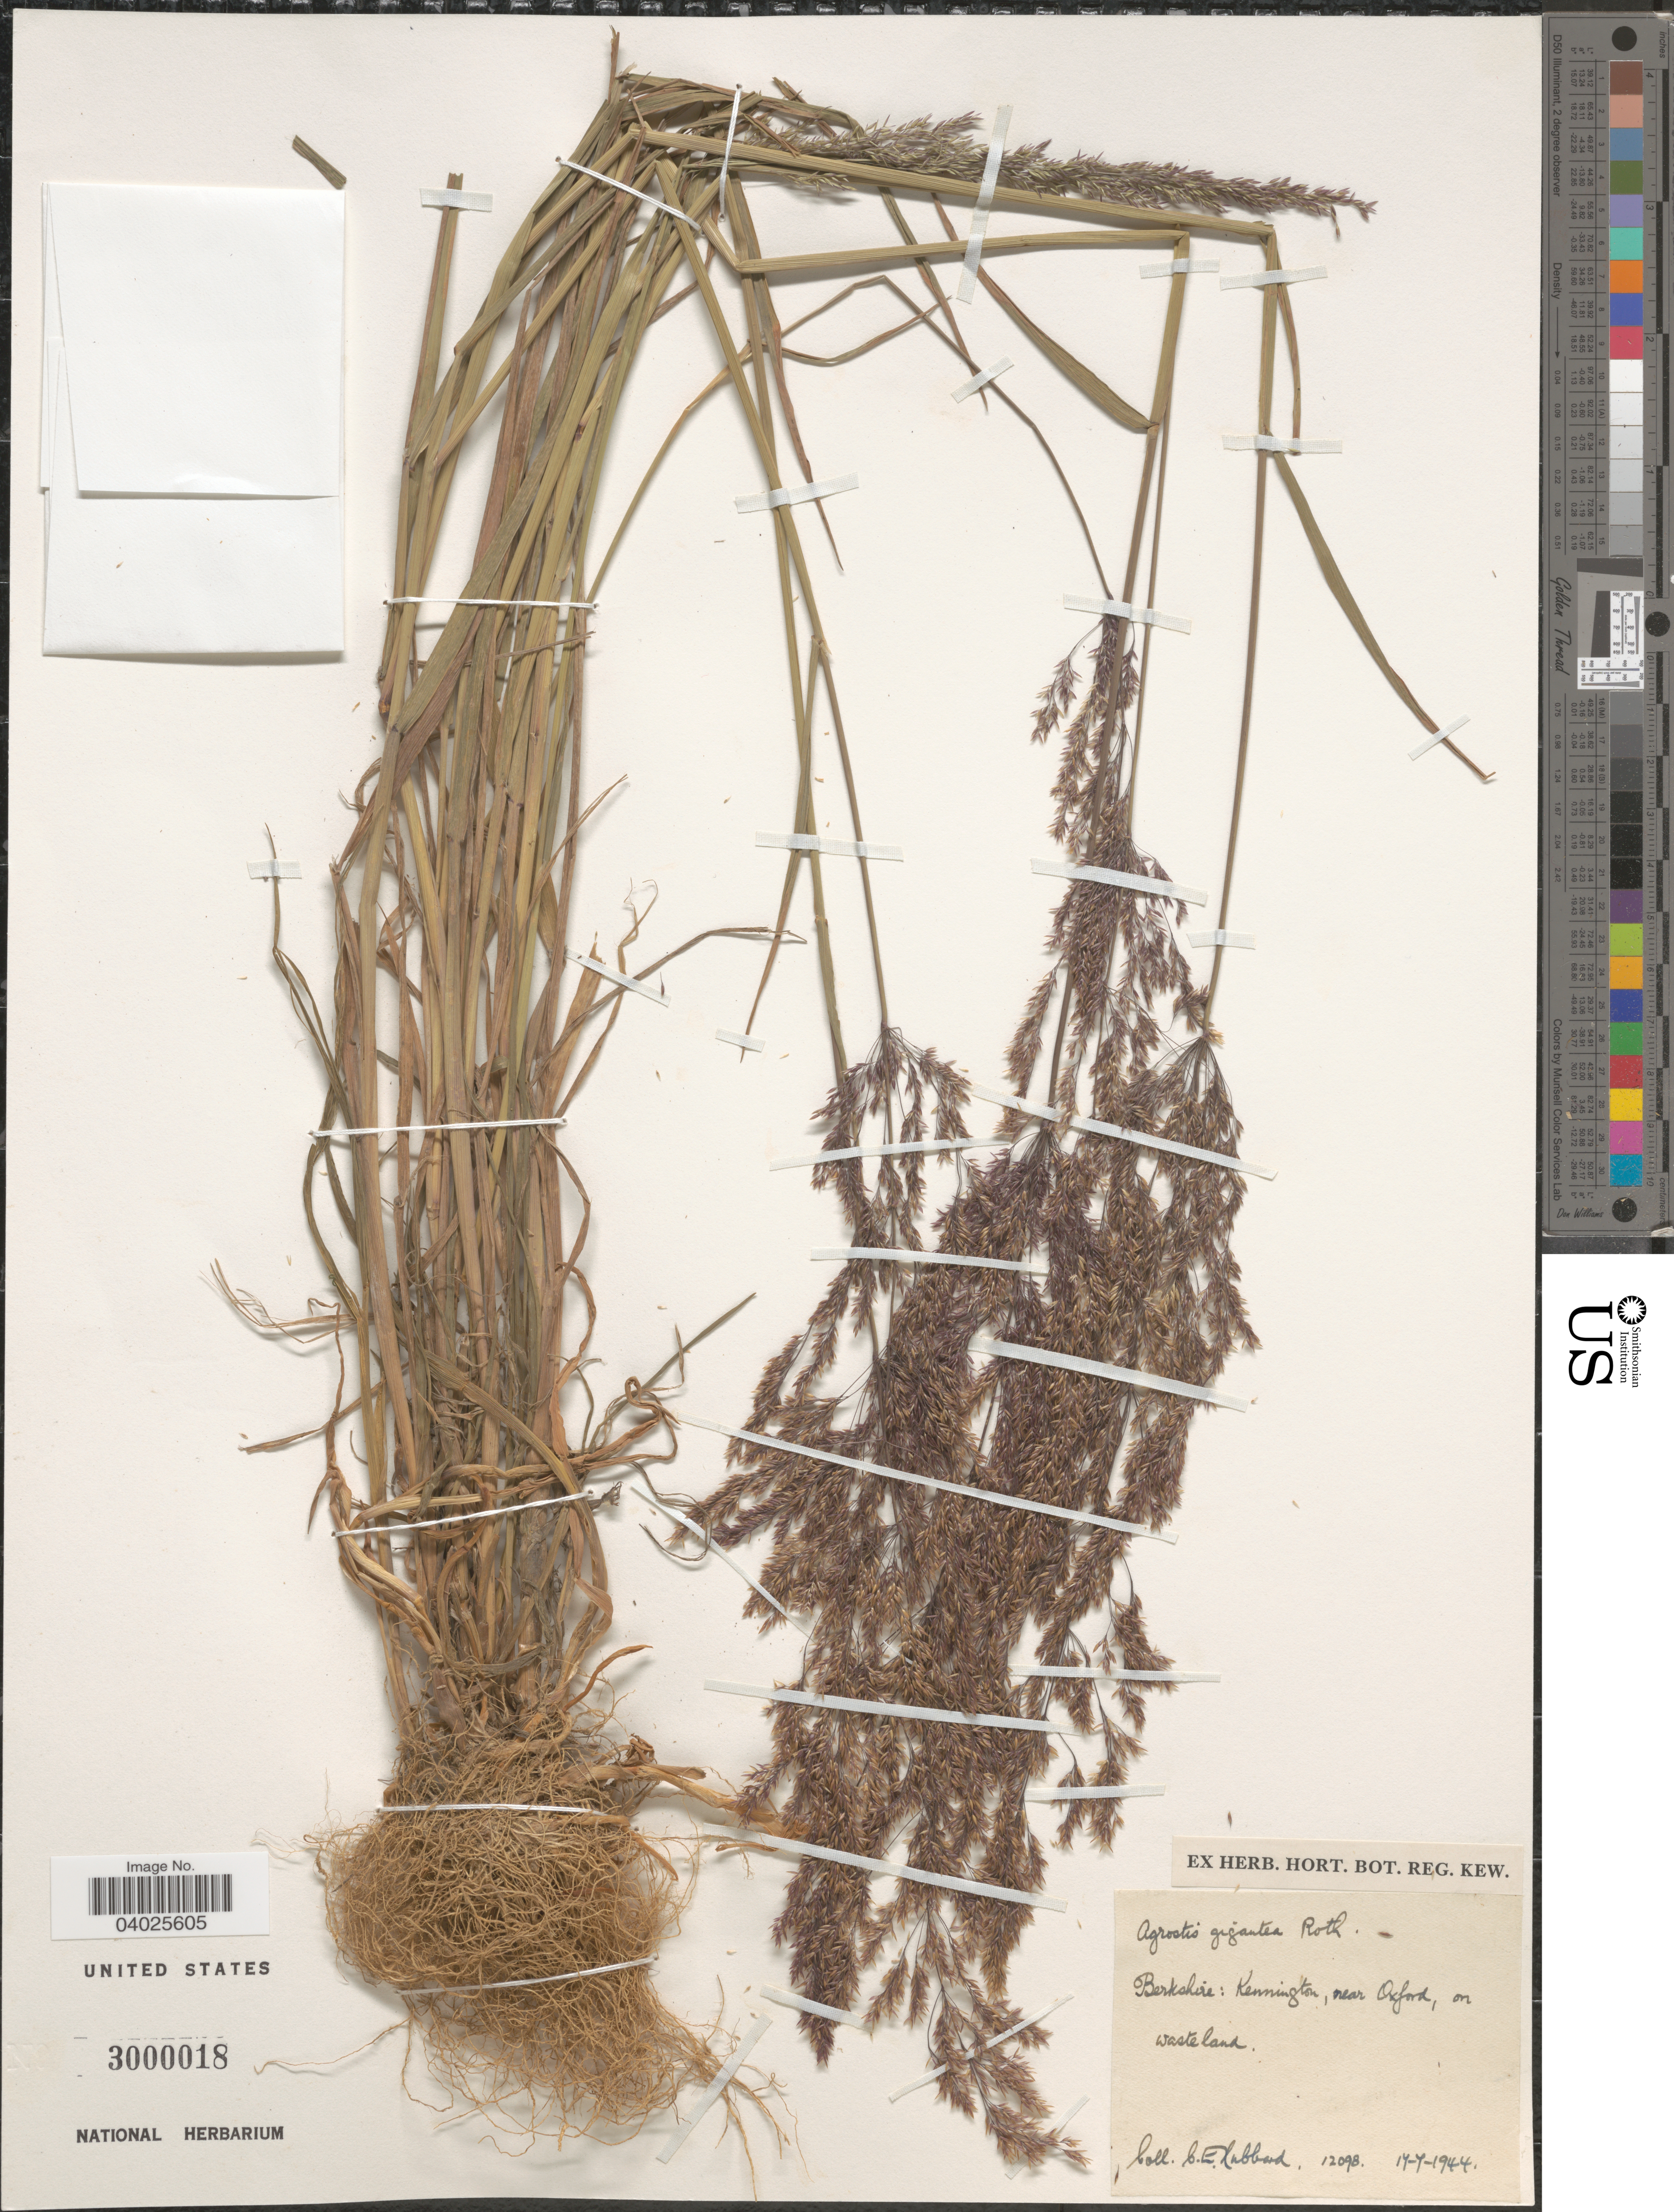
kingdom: Plantae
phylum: Tracheophyta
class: Liliopsida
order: Poales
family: Poaceae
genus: Agrostis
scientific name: Agrostis gigantea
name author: Roth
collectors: C. E. Hubbard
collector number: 12098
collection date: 1944-07-17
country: United Kingdom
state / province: England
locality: Berkshire: Kennington, near Oxford, on wasteland.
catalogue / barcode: US 3000018